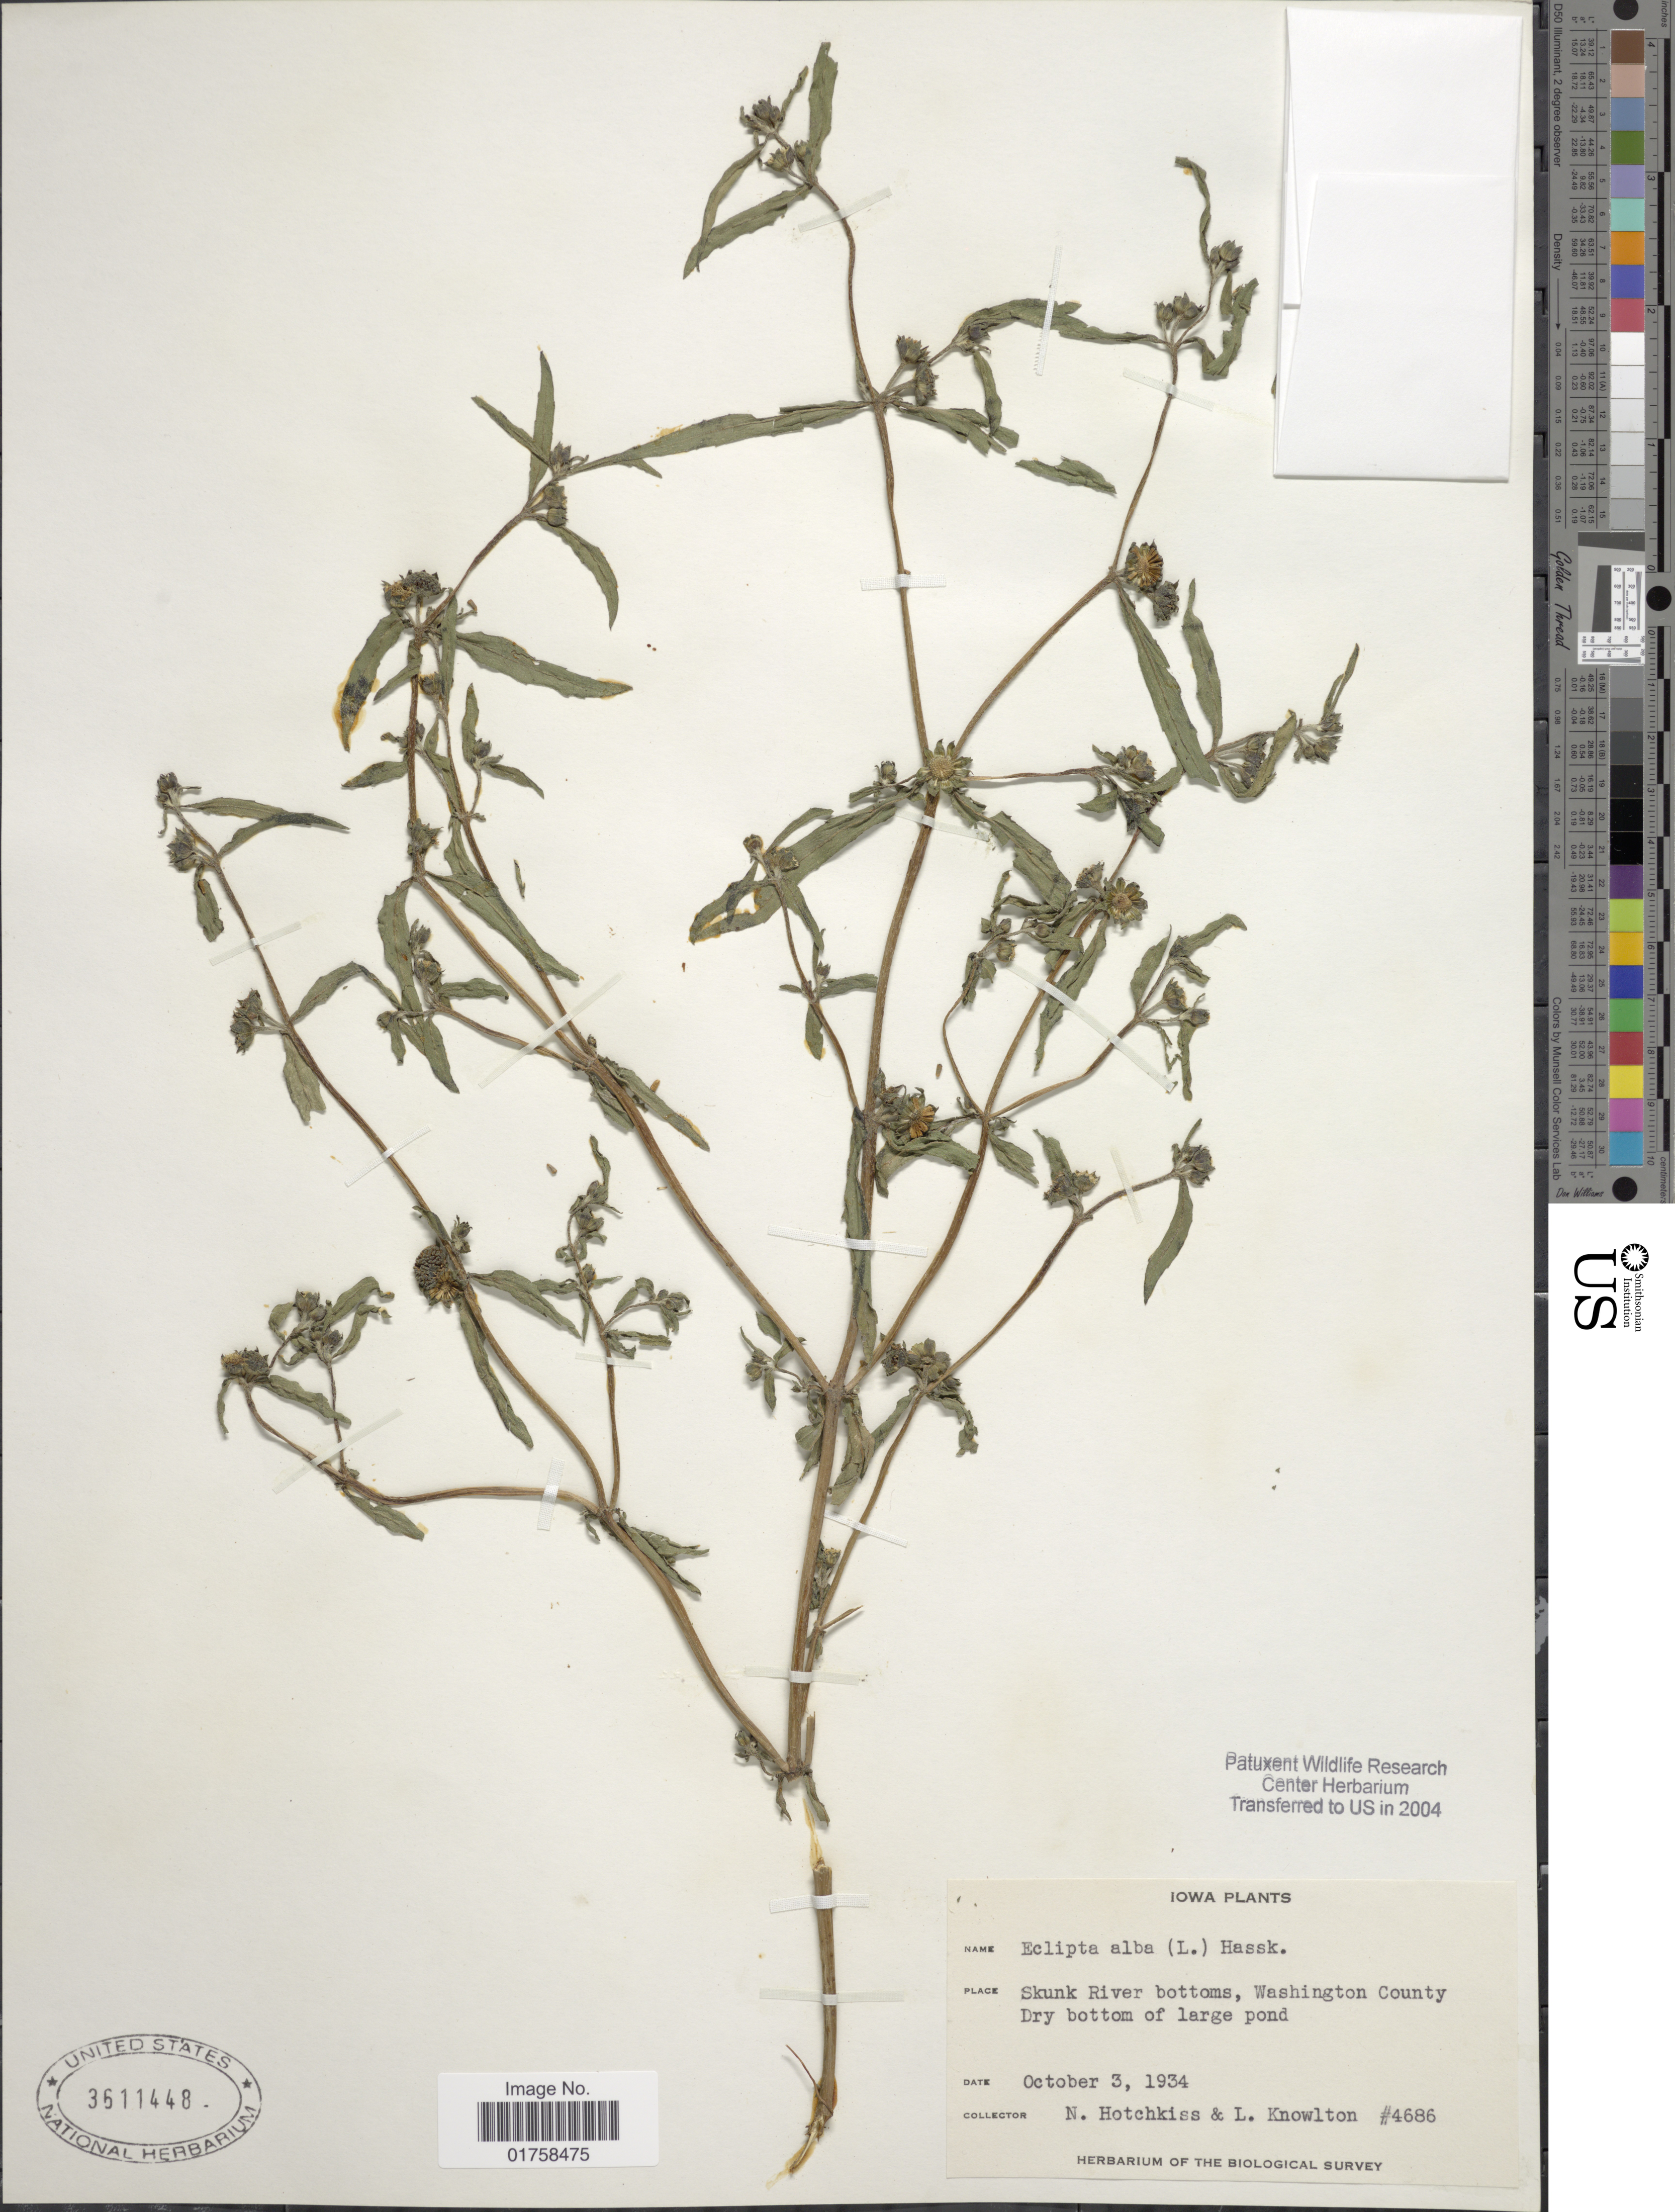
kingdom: Plantae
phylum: Tracheophyta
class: Magnoliopsida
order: Asterales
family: Asteraceae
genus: Eclipta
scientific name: Eclipta alba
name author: (L.) Hassk.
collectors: N. Hotchkiss & L. Knowlton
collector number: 4686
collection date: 1934-10-03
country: United States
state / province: Iowa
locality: Iowa. Skunk River bottoms, Washington County. Dry bottom of large pond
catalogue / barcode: US 3611448